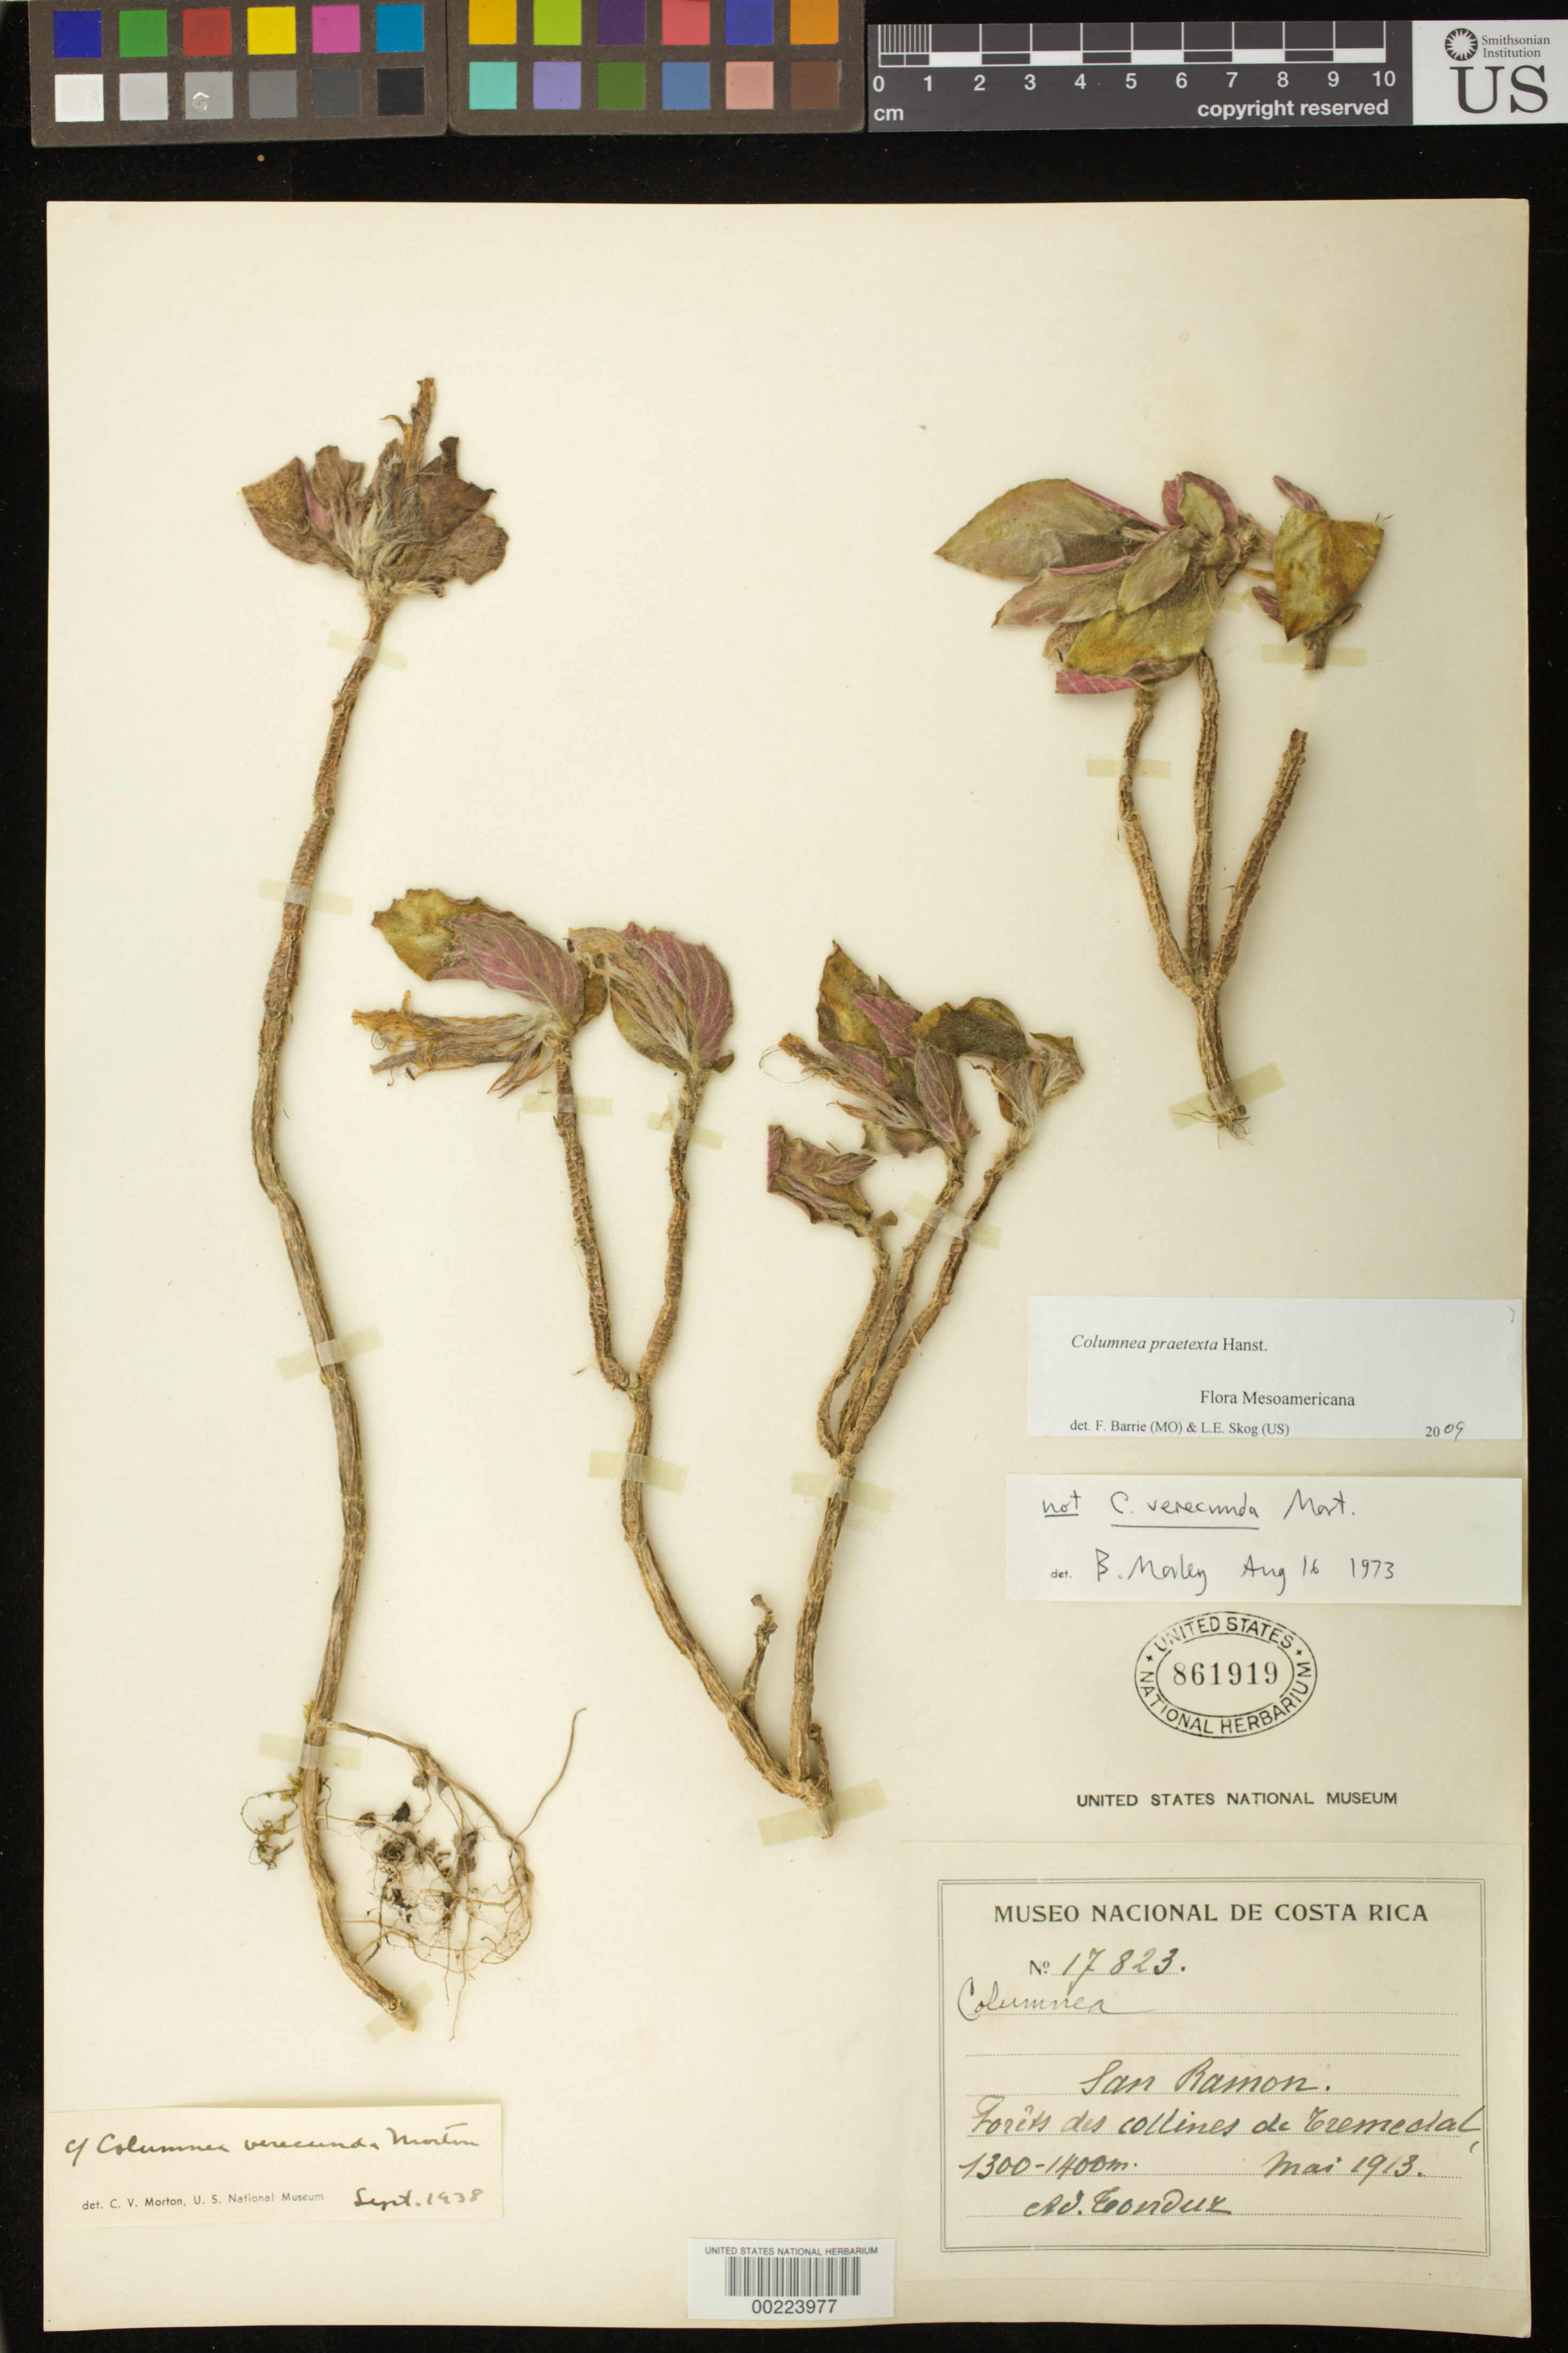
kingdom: Plantae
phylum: Tracheophyta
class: Magnoliopsida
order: Lamiales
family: Gesneriaceae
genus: Columnea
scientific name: Columnea praetexta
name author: Hanst.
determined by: Barrie, F. R.; Skog, Laurence E.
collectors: A. Tonduz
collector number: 17823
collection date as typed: May 1913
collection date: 1913-05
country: Costa Rica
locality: San Ramon, Forêts des collines de Tremeclal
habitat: Forests of hills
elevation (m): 1300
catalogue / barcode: US 861919